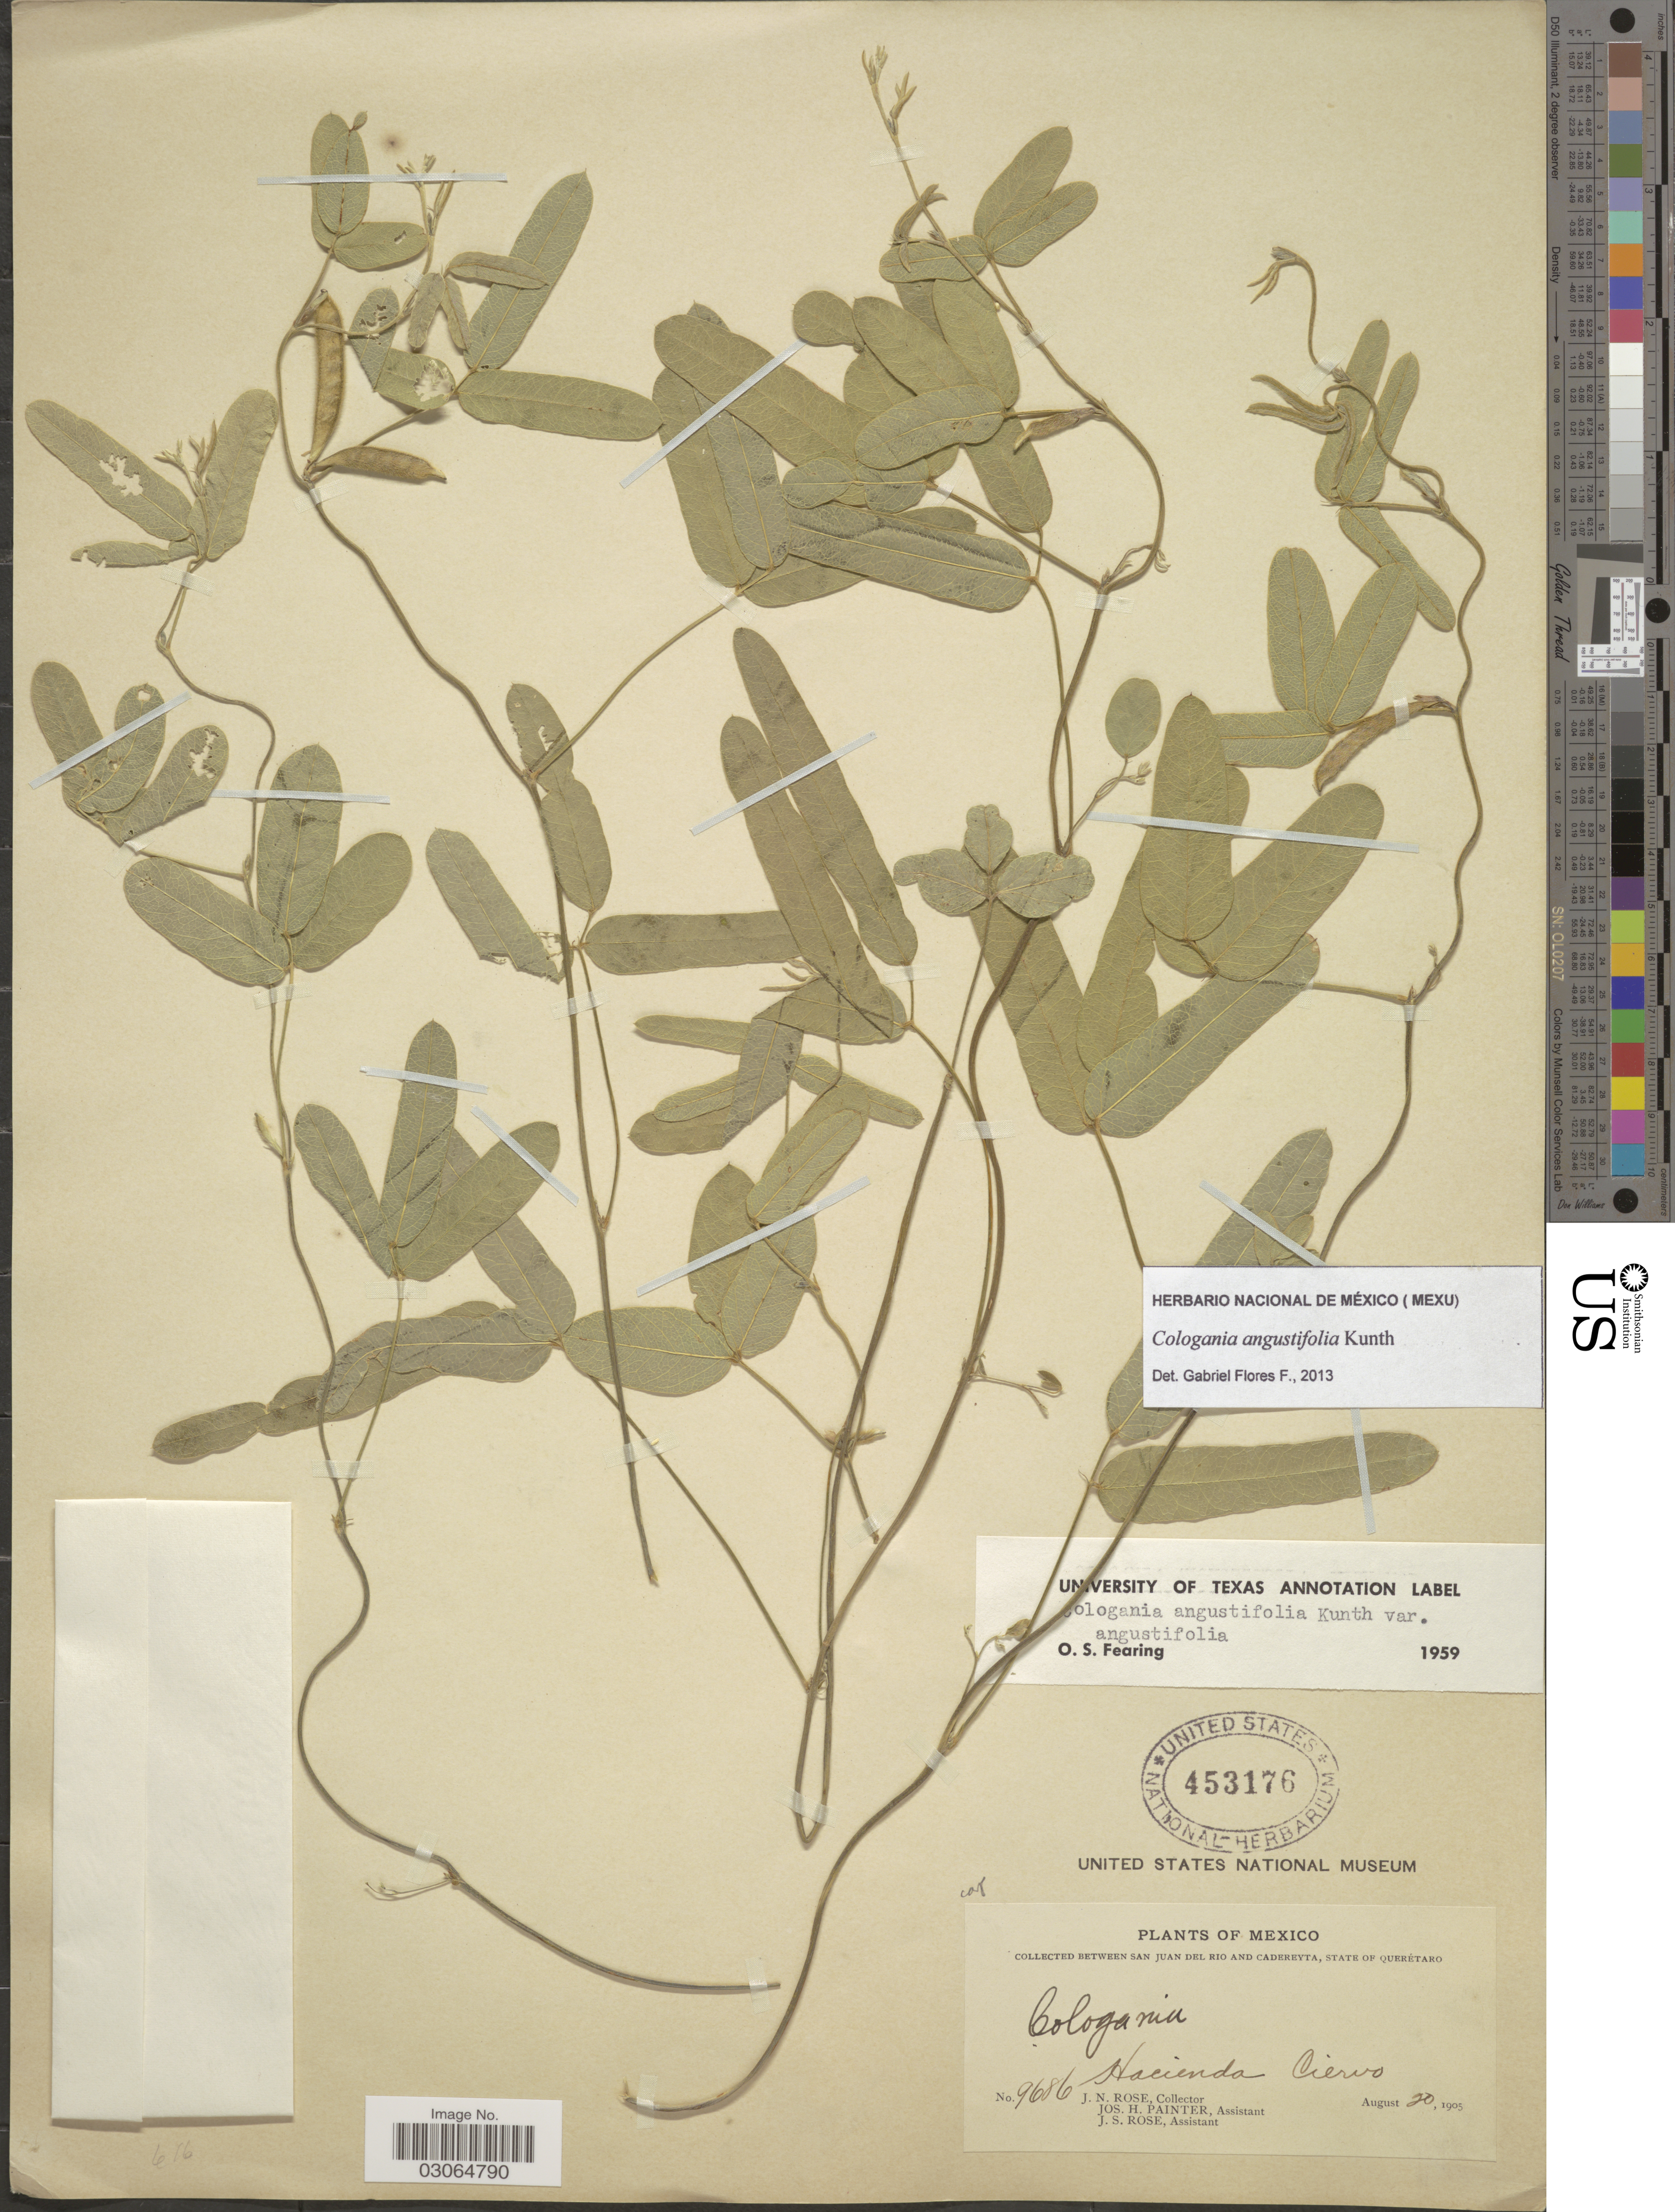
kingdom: Plantae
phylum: Tracheophyta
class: Magnoliopsida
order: Fabales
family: Fabaceae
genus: Cologania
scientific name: Cologania angustifolia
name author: Kunth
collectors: J. N. Rose, J. H. Painter & J. S. Rose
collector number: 9686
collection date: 1905-08-20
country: Mexico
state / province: Querétaro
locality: Between San Juan del Rio and Cadereyta. Hacienda Ciervo.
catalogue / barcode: US 453176